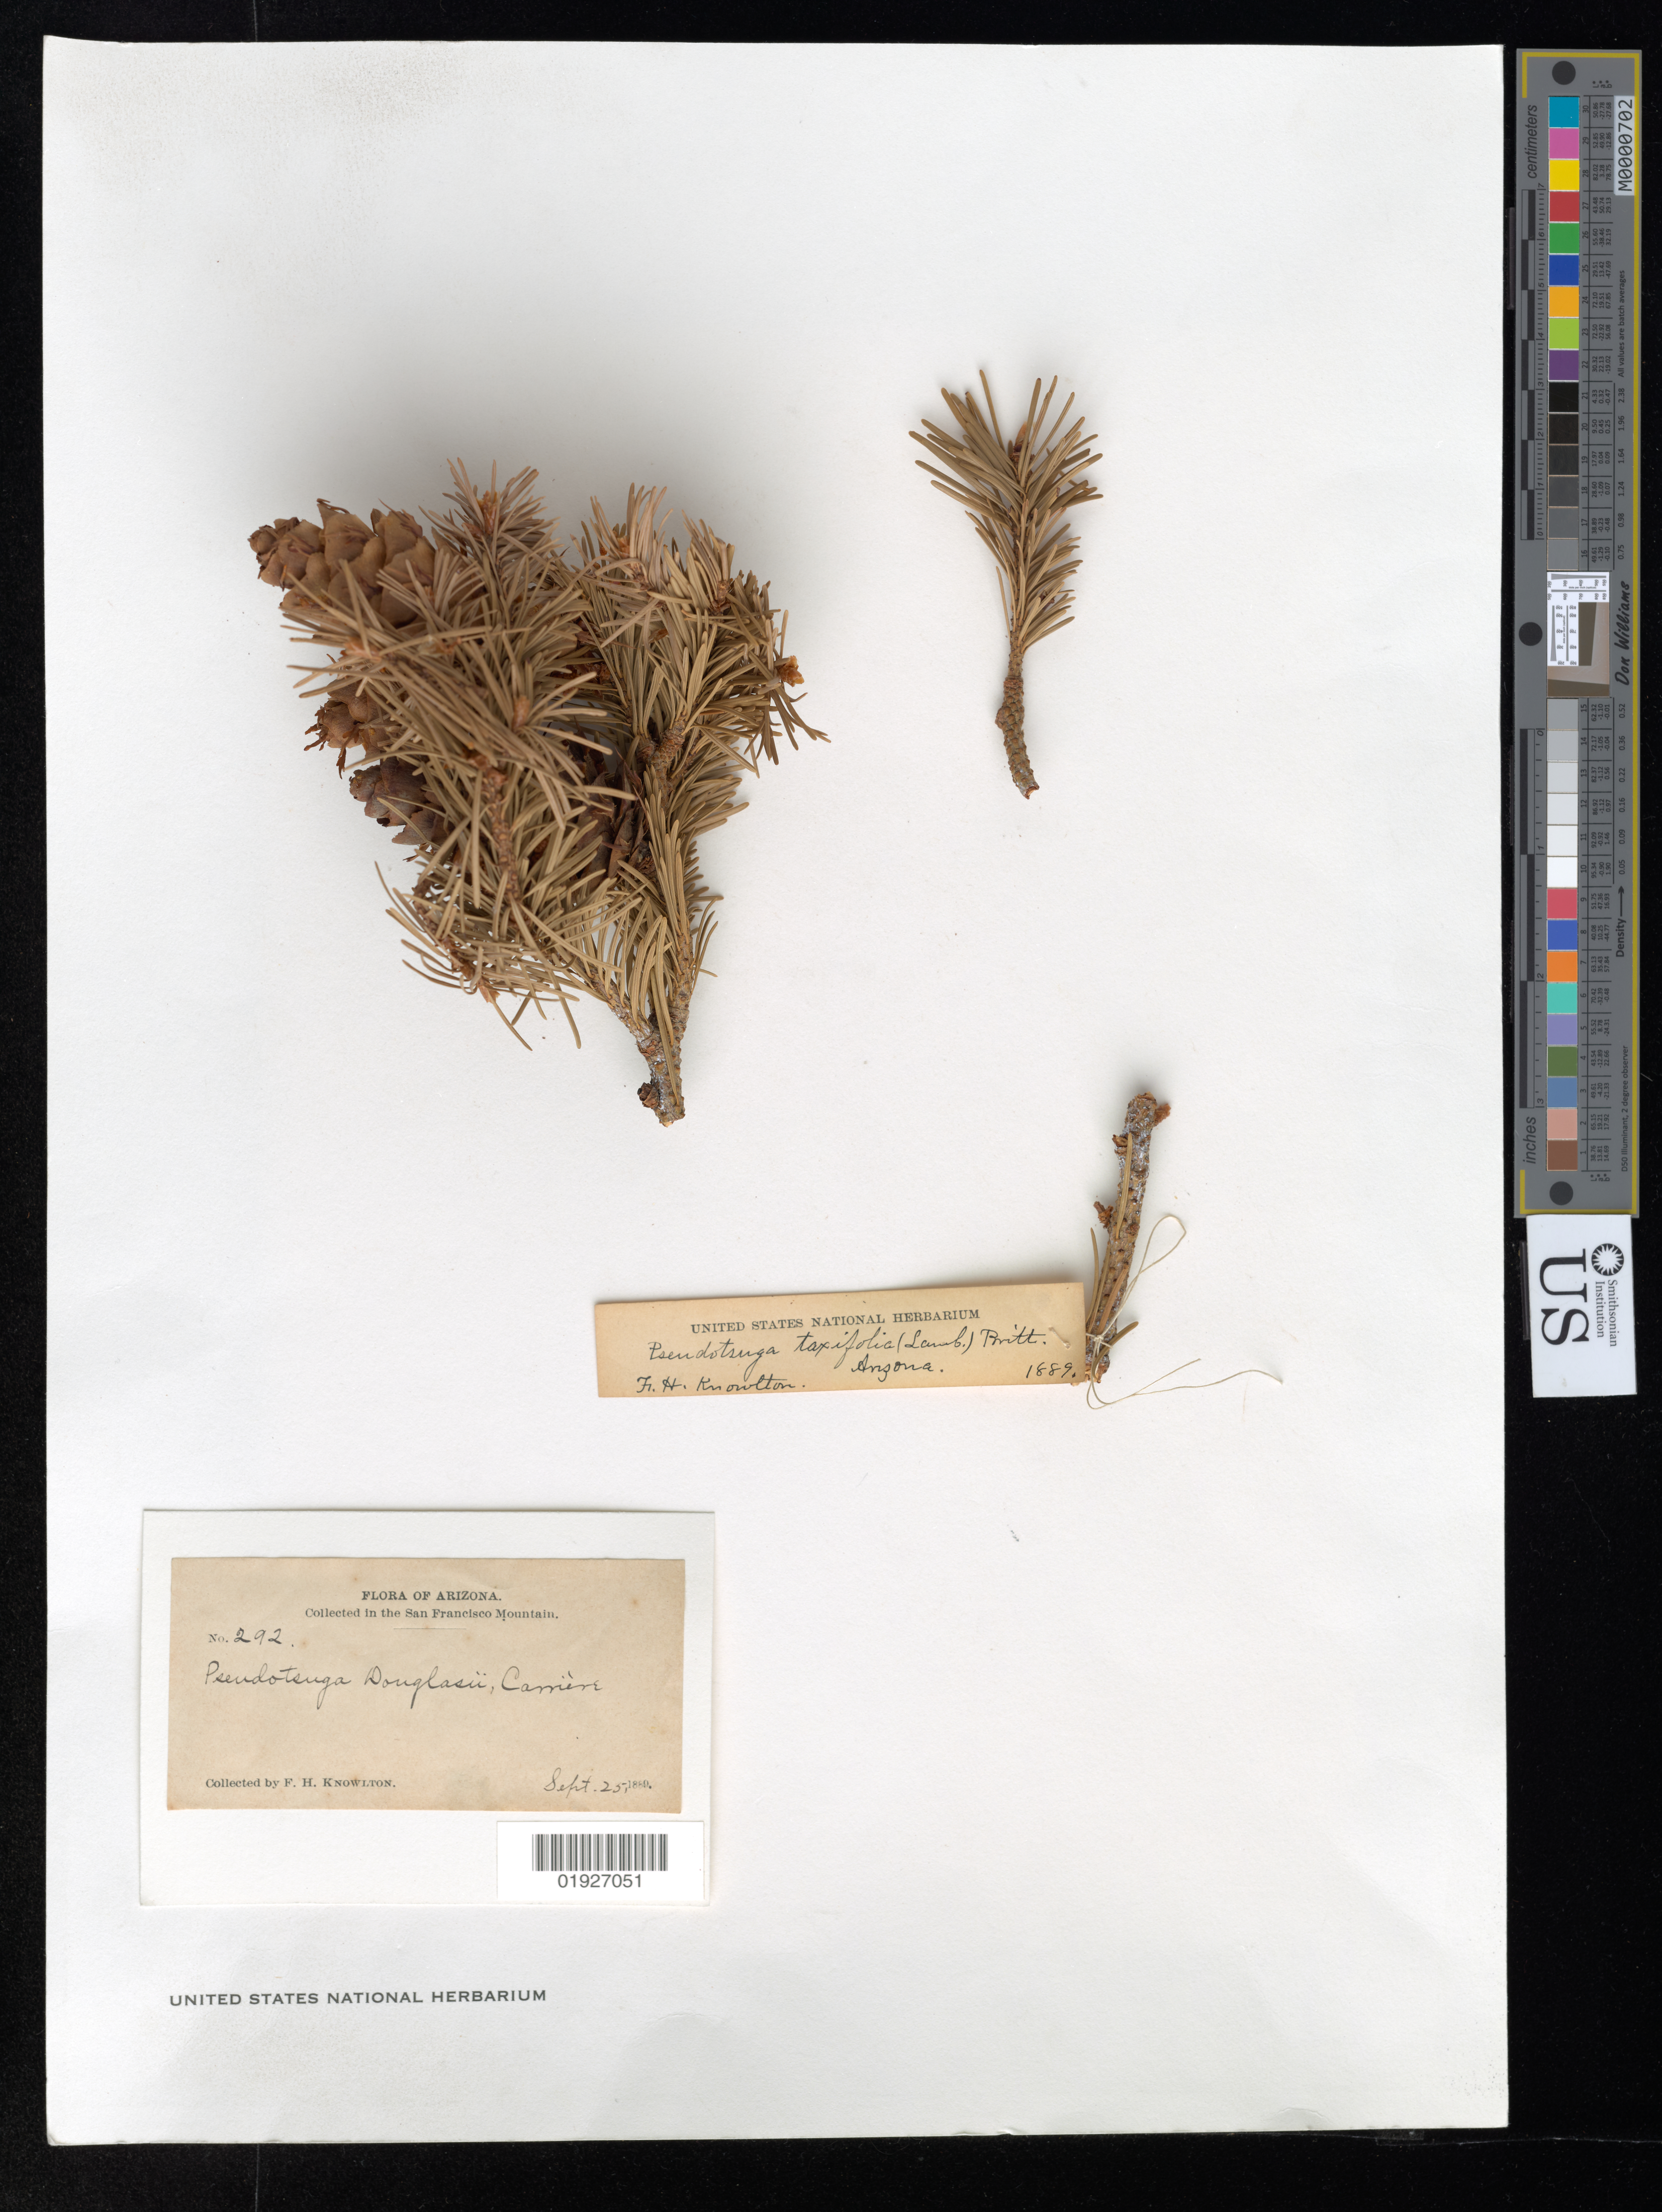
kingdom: Plantae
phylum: Tracheophyta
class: Pinopsida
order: Pinales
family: Pinaceae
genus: Pseudotsuga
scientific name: Pseudotsuga taxifolia var. glauca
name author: Sudw.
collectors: F. H. Knowlton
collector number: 292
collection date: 1889-09-25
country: United States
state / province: Arizona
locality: San Francisco Mountain.